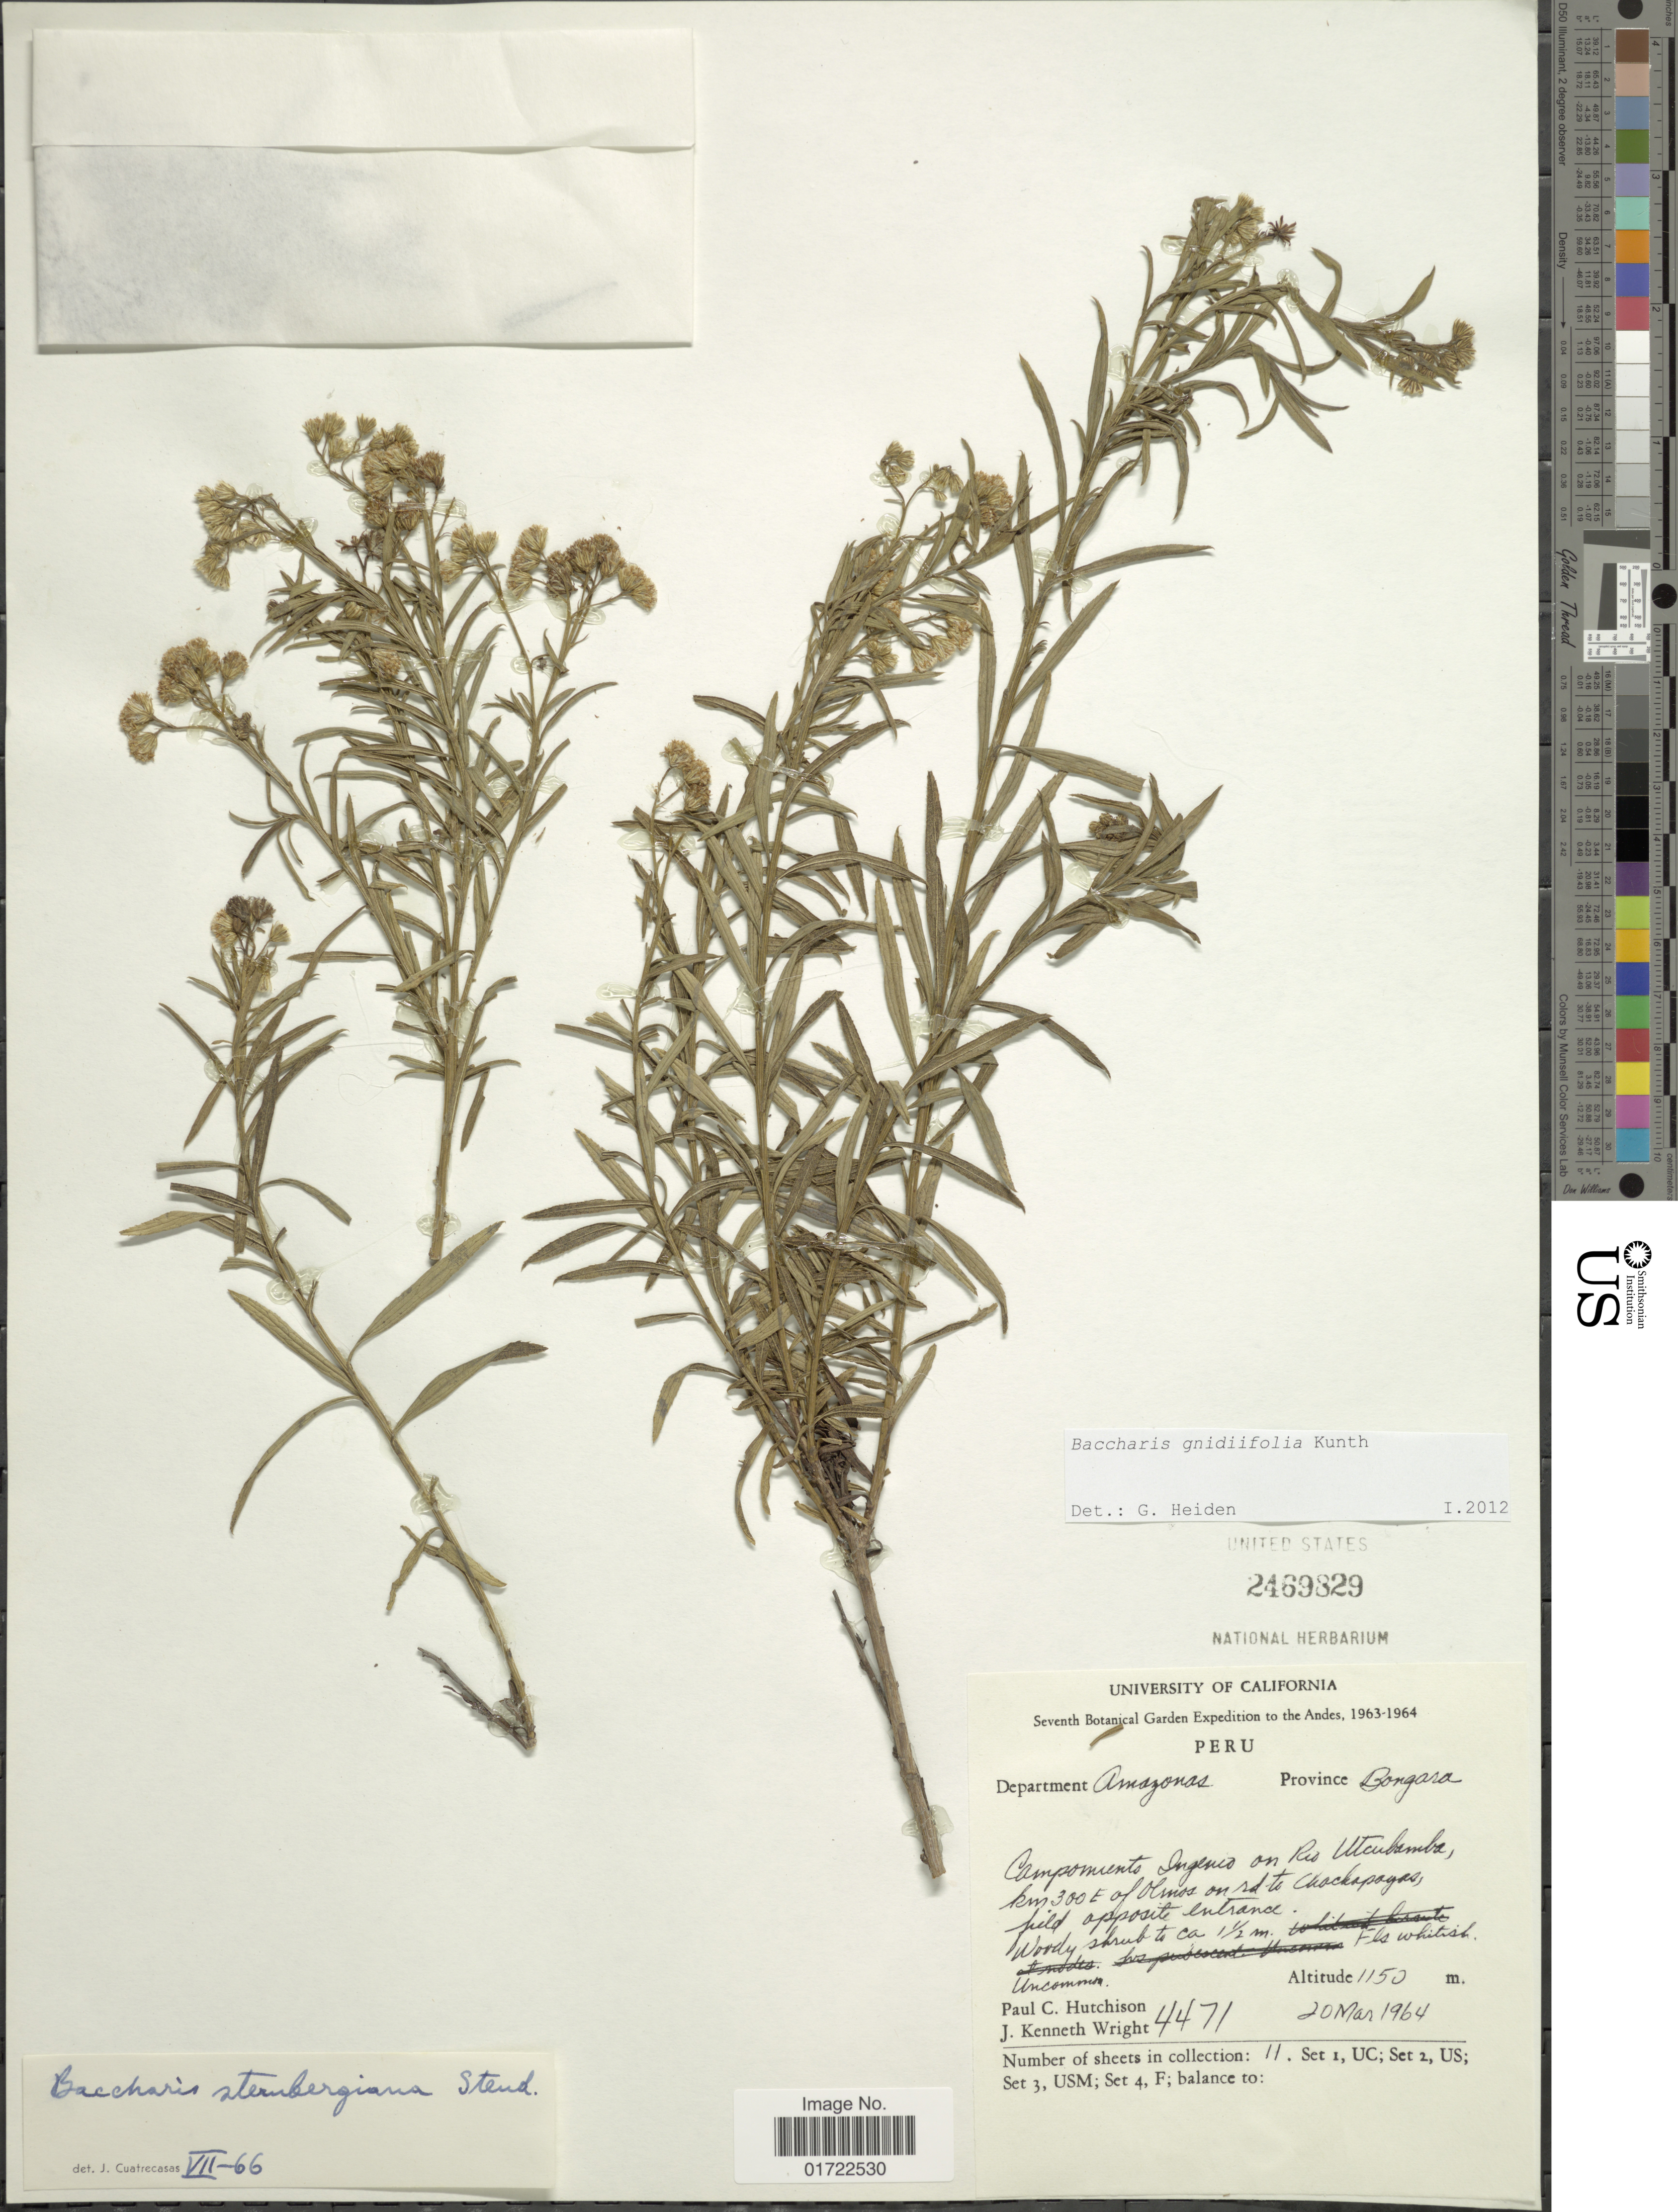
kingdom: Plantae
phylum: Tracheophyta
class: Magnoliopsida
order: Asterales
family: Asteraceae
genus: Baccharis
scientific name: Baccharis gnidiifolia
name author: Kunth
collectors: P. C. Hutchison & J. K. Wright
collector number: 4471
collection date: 1964-03-20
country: Peru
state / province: Amazonas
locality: Campomiento Ingenio on Río Utcubamba, km. 300 E. of Olmos on rd. to Chachapayos, field opposite entrance, Province Bongara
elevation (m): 1150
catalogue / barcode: US 2469829